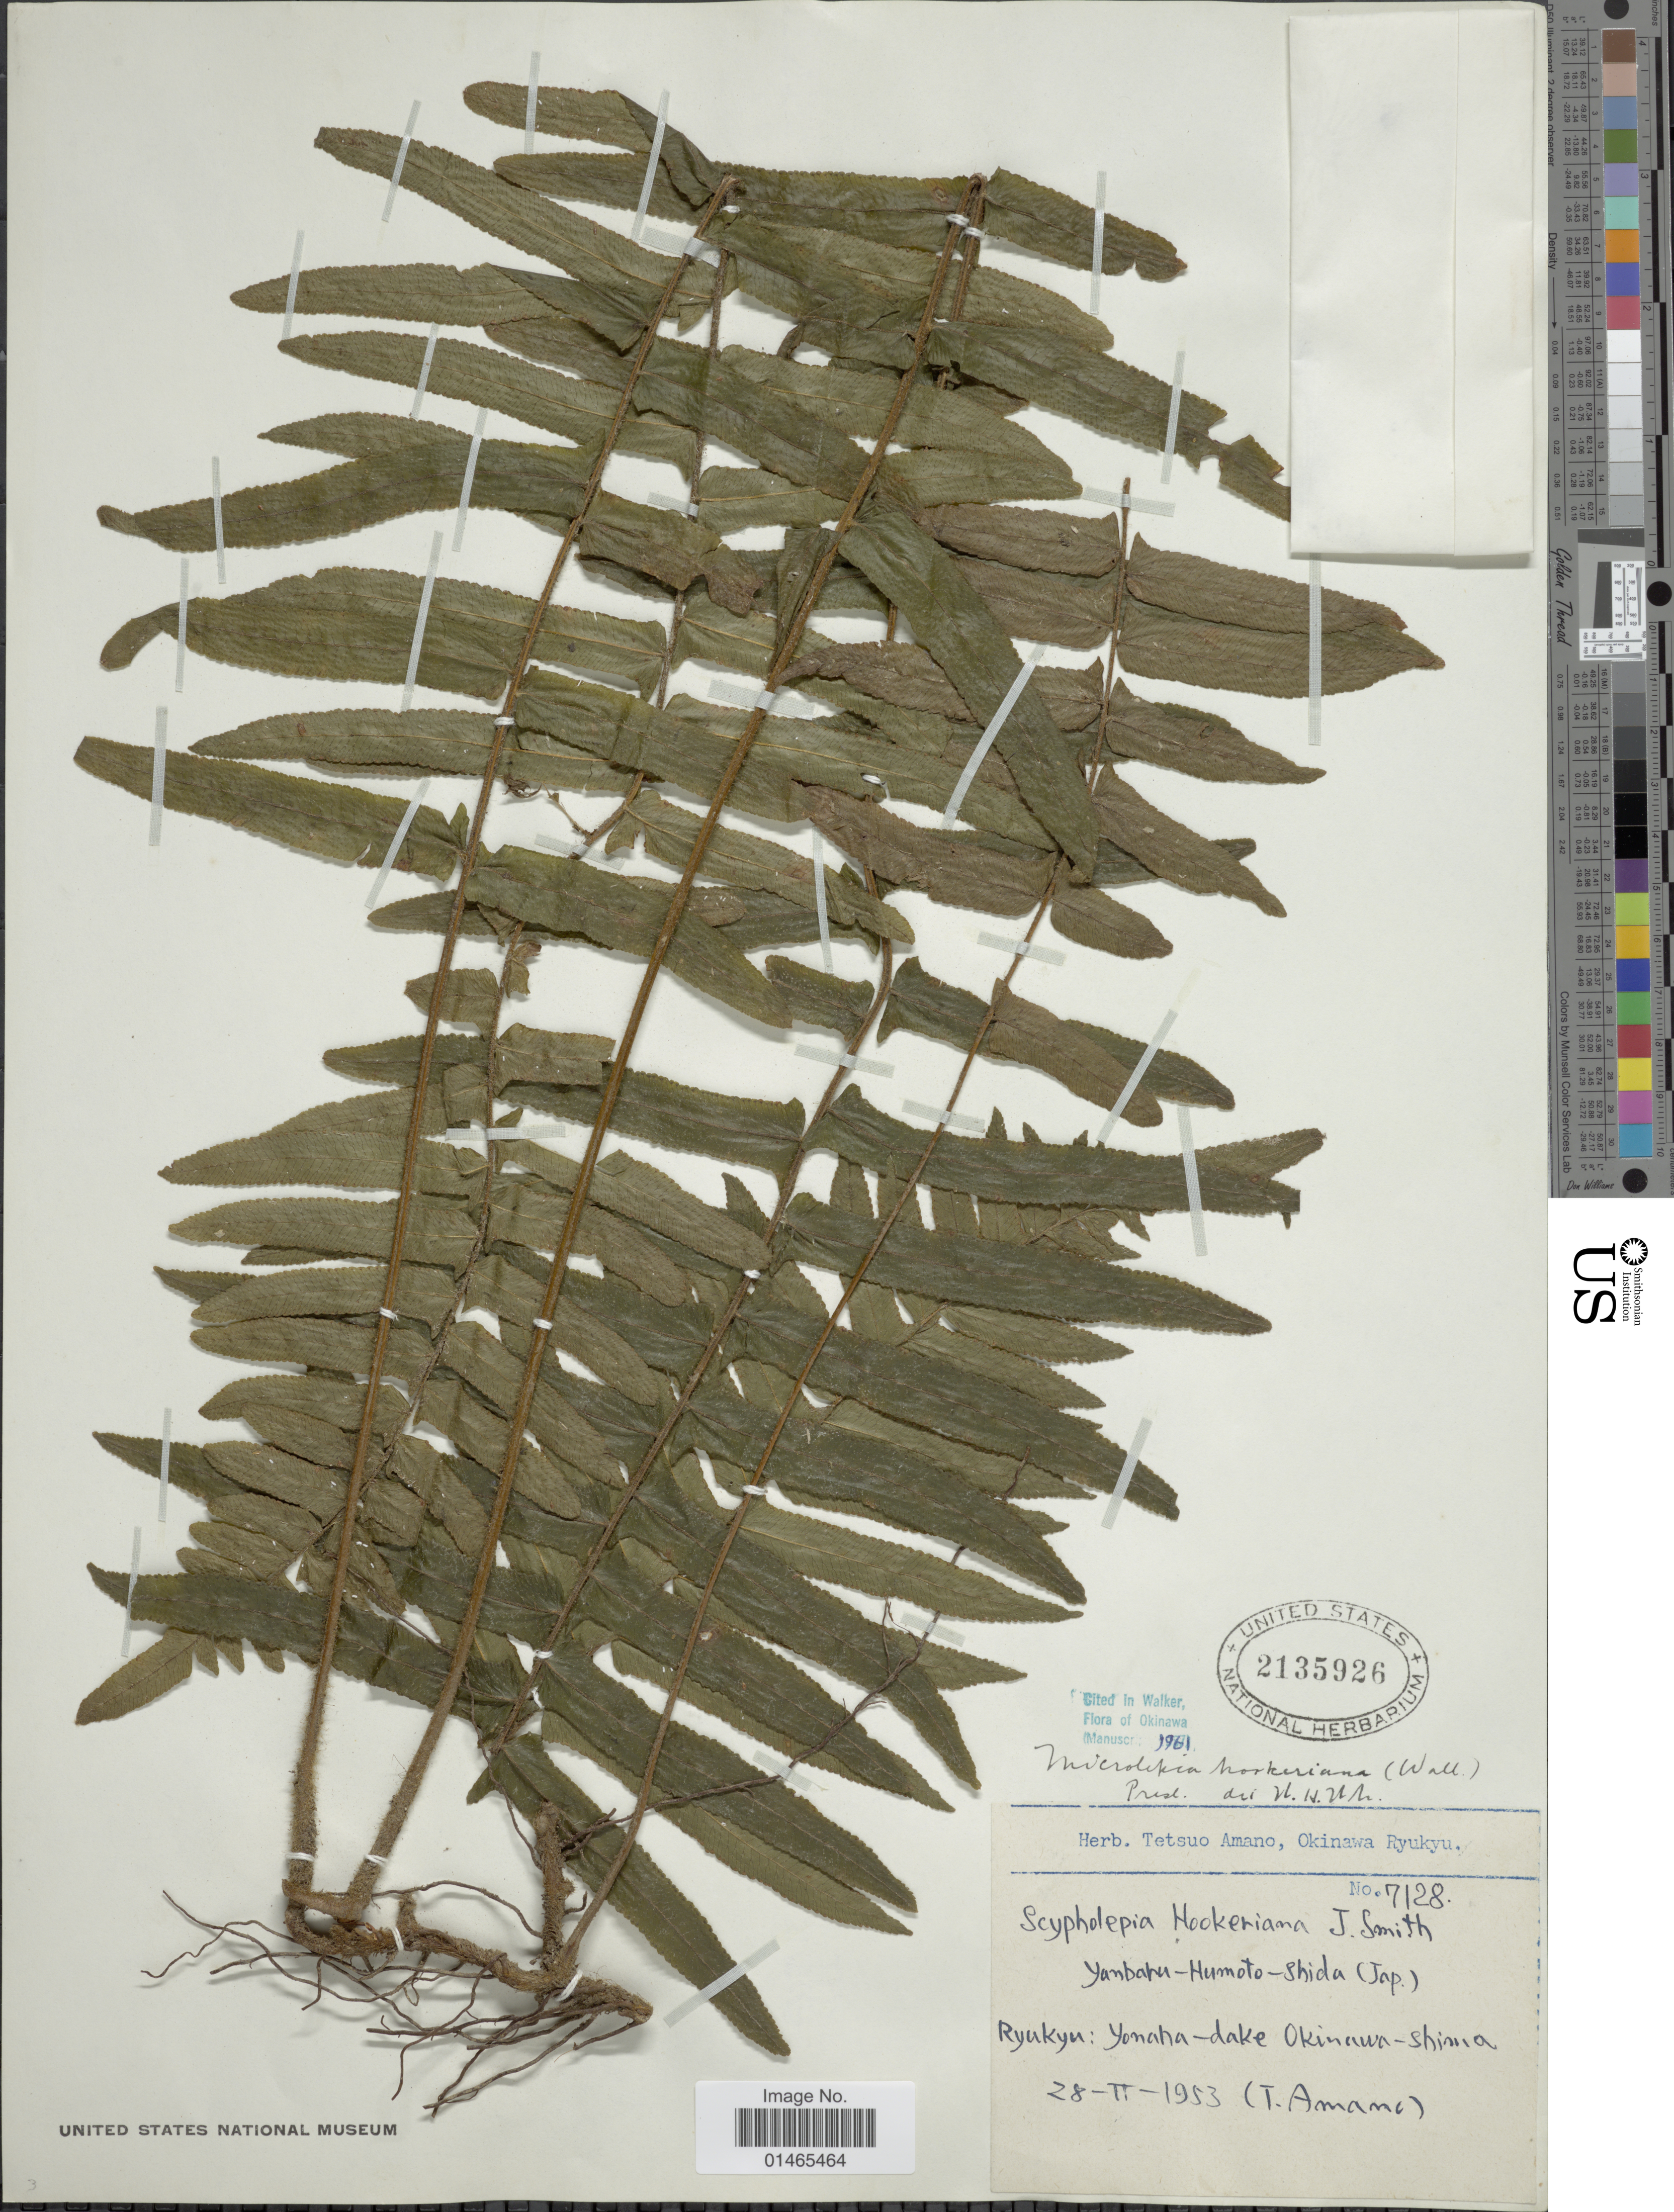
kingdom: Plantae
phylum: Tracheophyta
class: Polypodiopsida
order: Polypodiales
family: Dennstaedtiaceae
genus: Microlepia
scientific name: Microlepia hookeriana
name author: (Wall. ex Hook.) C. Presl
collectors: T. Amano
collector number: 7128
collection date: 1953-02-28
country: Japan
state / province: Okinawa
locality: Ryukyu: Yonaha-dake Okinawa-shiwa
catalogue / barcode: US 2135926